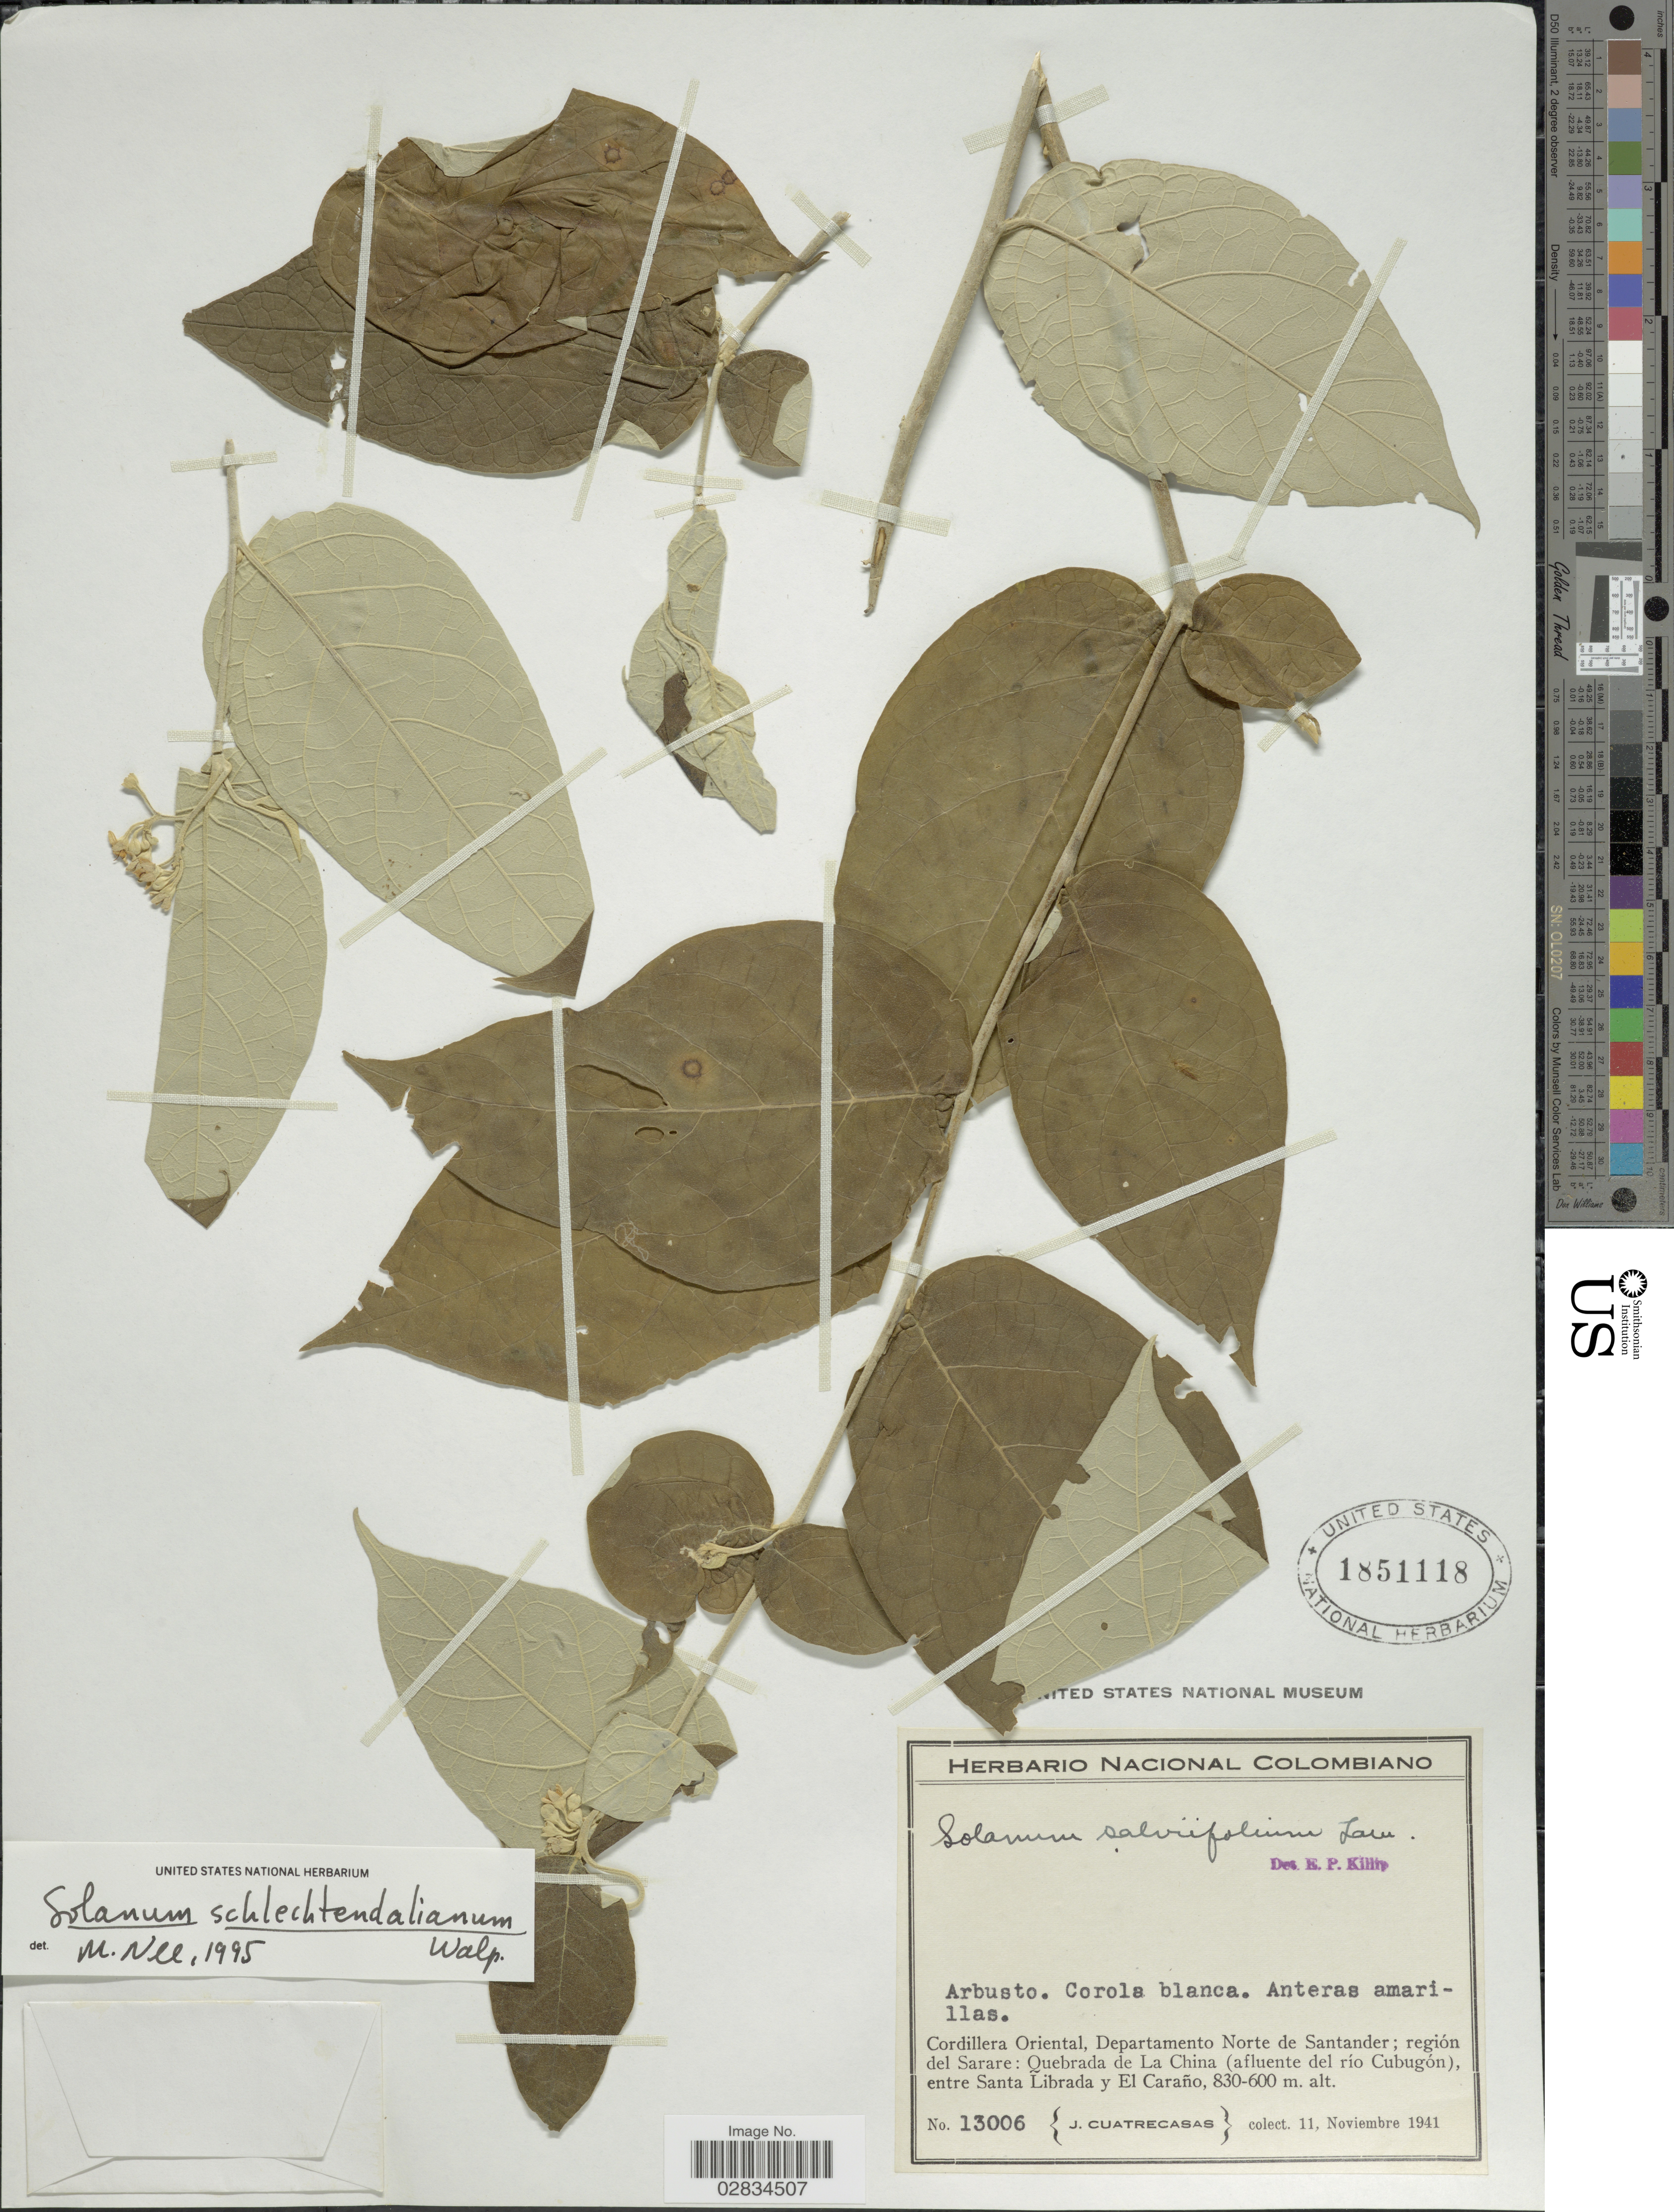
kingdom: Plantae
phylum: Tracheophyta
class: Magnoliopsida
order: Solanales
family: Solanaceae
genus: Solanum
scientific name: Solanum schlechtendalianum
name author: Walp.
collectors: J. Cuatrecasas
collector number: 13006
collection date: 1941-11-11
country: Colombia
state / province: Norte de Santander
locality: Cordillera Oriental, Departamento Norte de Santander: región del Sarare: Quebrada de La China (afluente del río Cubugón), entre Santa Librada y El Caraño.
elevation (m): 600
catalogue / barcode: US 1851118